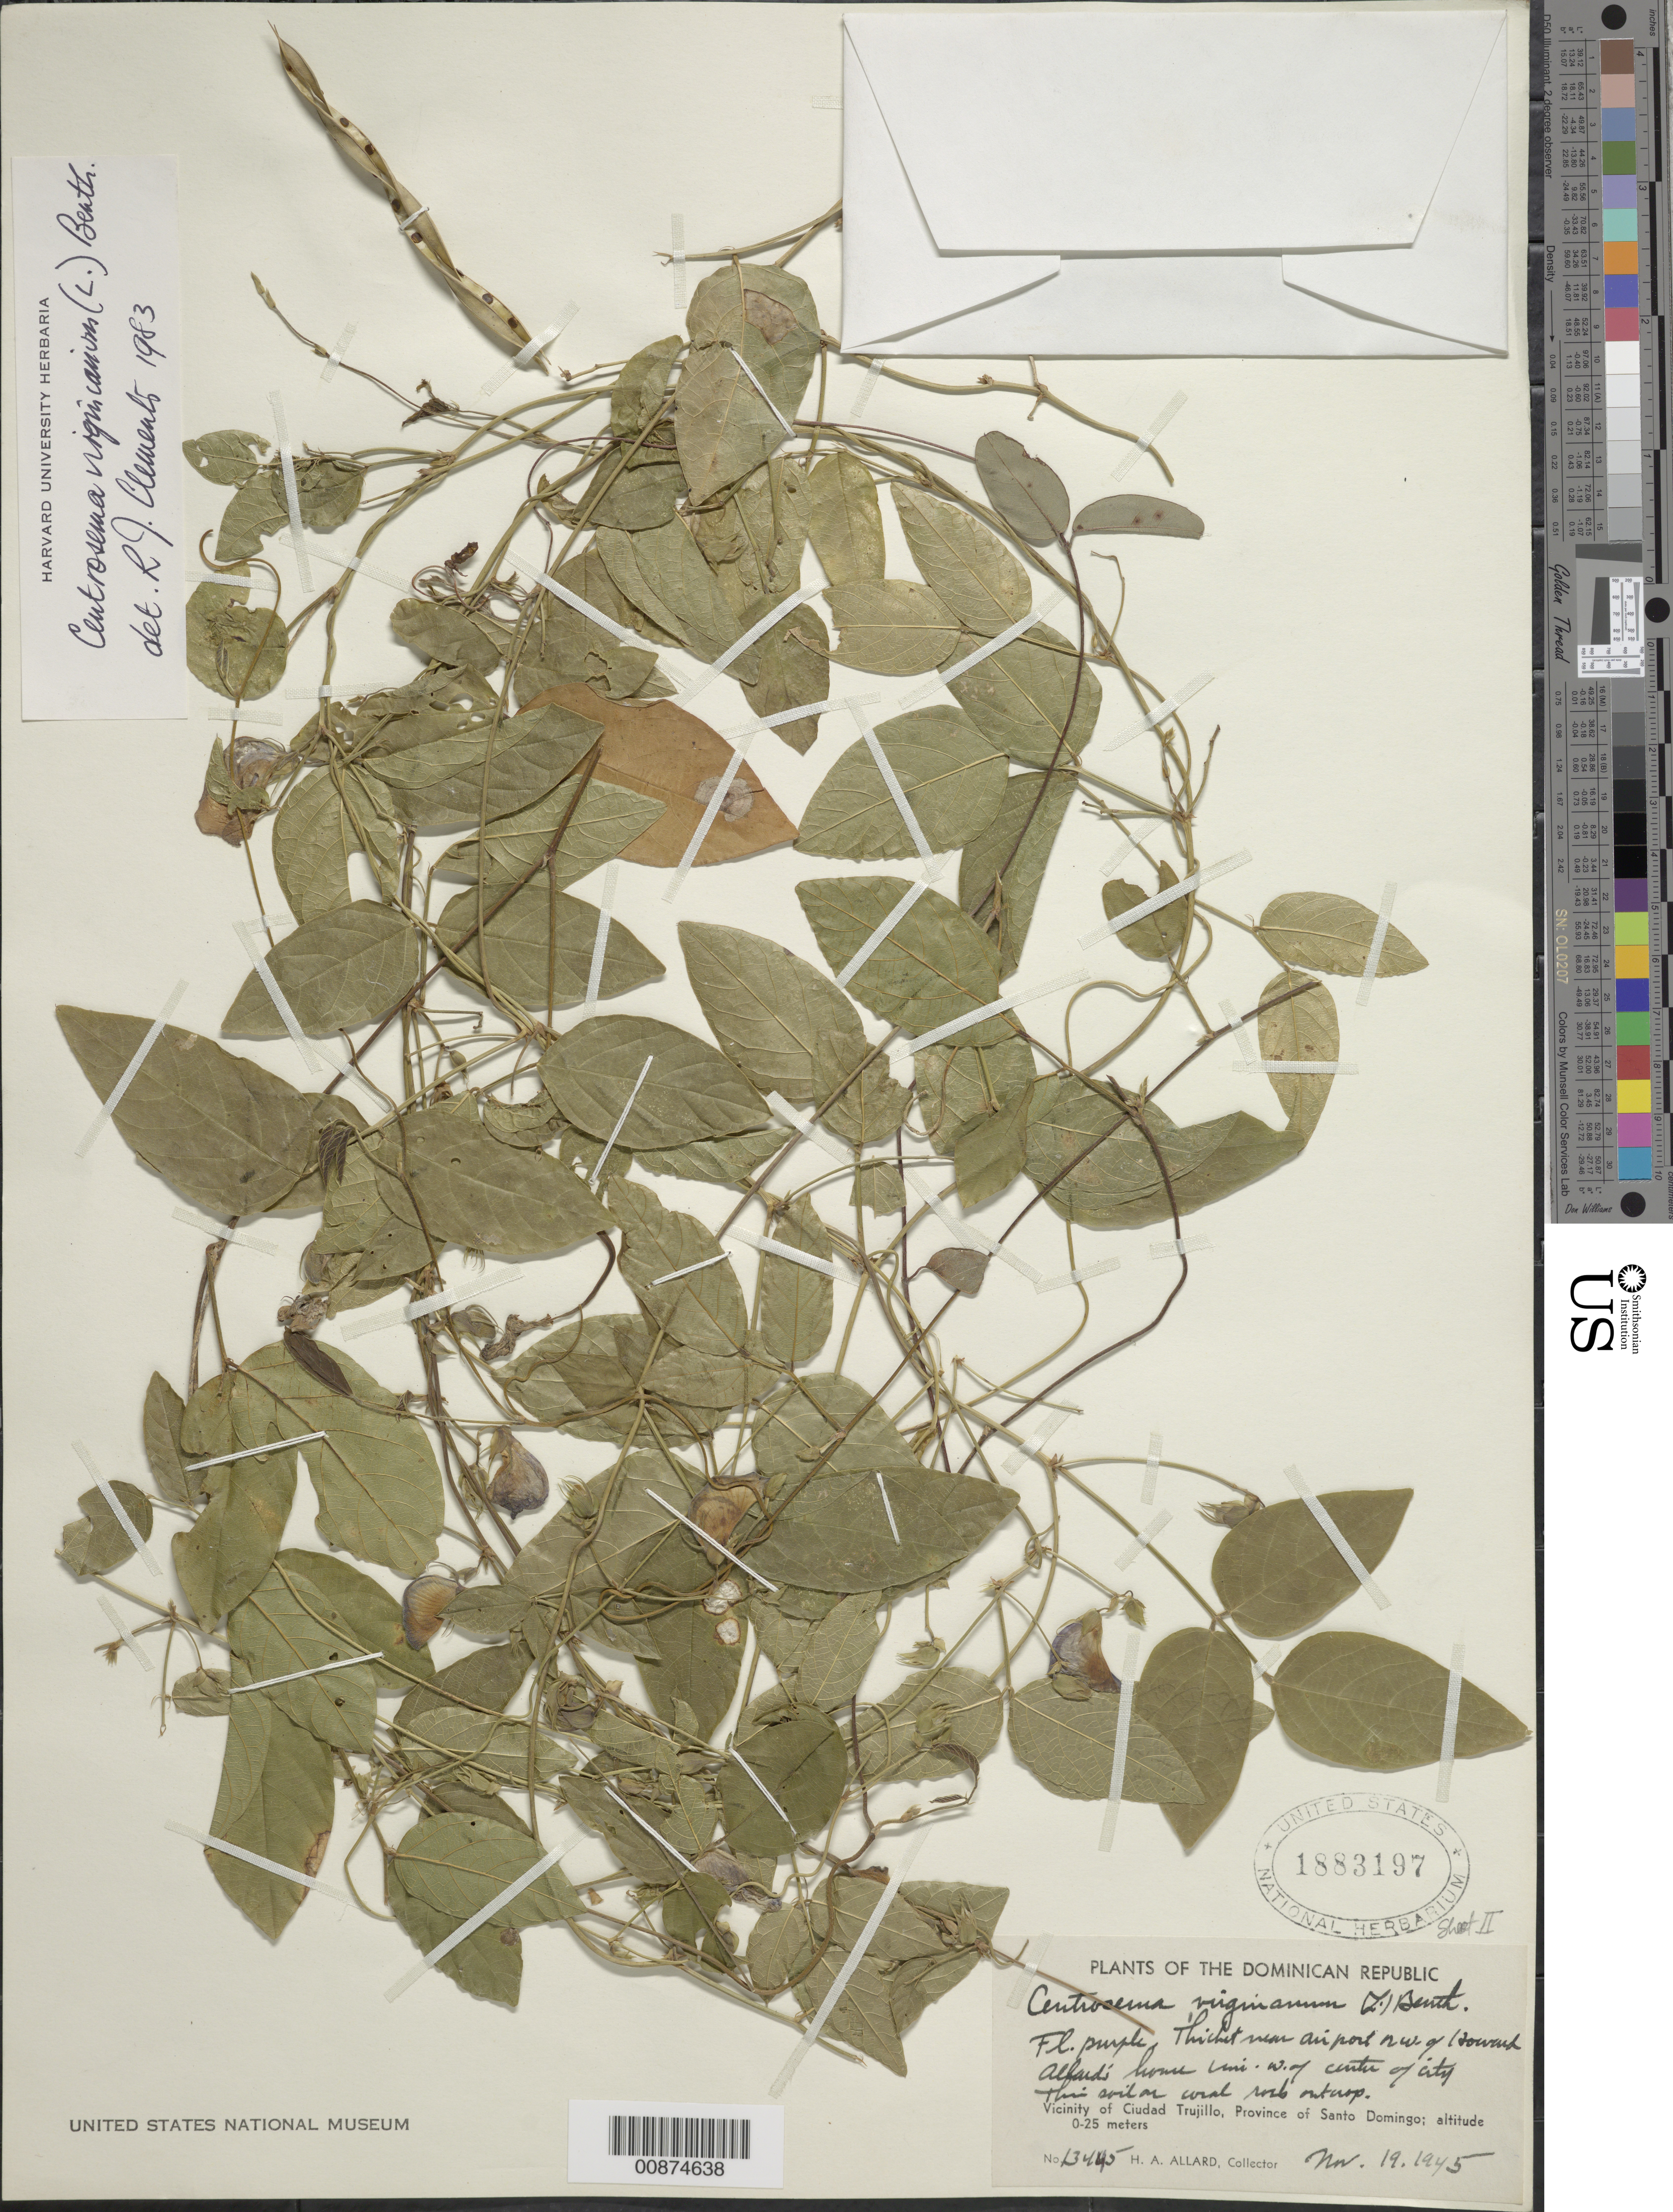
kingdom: Plantae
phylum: Tracheophyta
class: Magnoliopsida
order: Fabales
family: Fabaceae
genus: Centrosema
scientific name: Centrosema virginianum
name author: (L.) Benth.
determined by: Clements, R. J.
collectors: H. A. Allard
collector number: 13465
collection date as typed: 19 Nov 1945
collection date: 1945-11-19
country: Dominican Republic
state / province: Distrito Nacional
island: Hispaniola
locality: Vicinity of Ciudad Trujillo, Province of Santo Domingo (obsolete). Near airport NW of Howard Allard's home, 1 mi. W of center of city.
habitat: Thicket. Thin soil on coral rock outcrop.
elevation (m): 0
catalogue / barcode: US 1883197